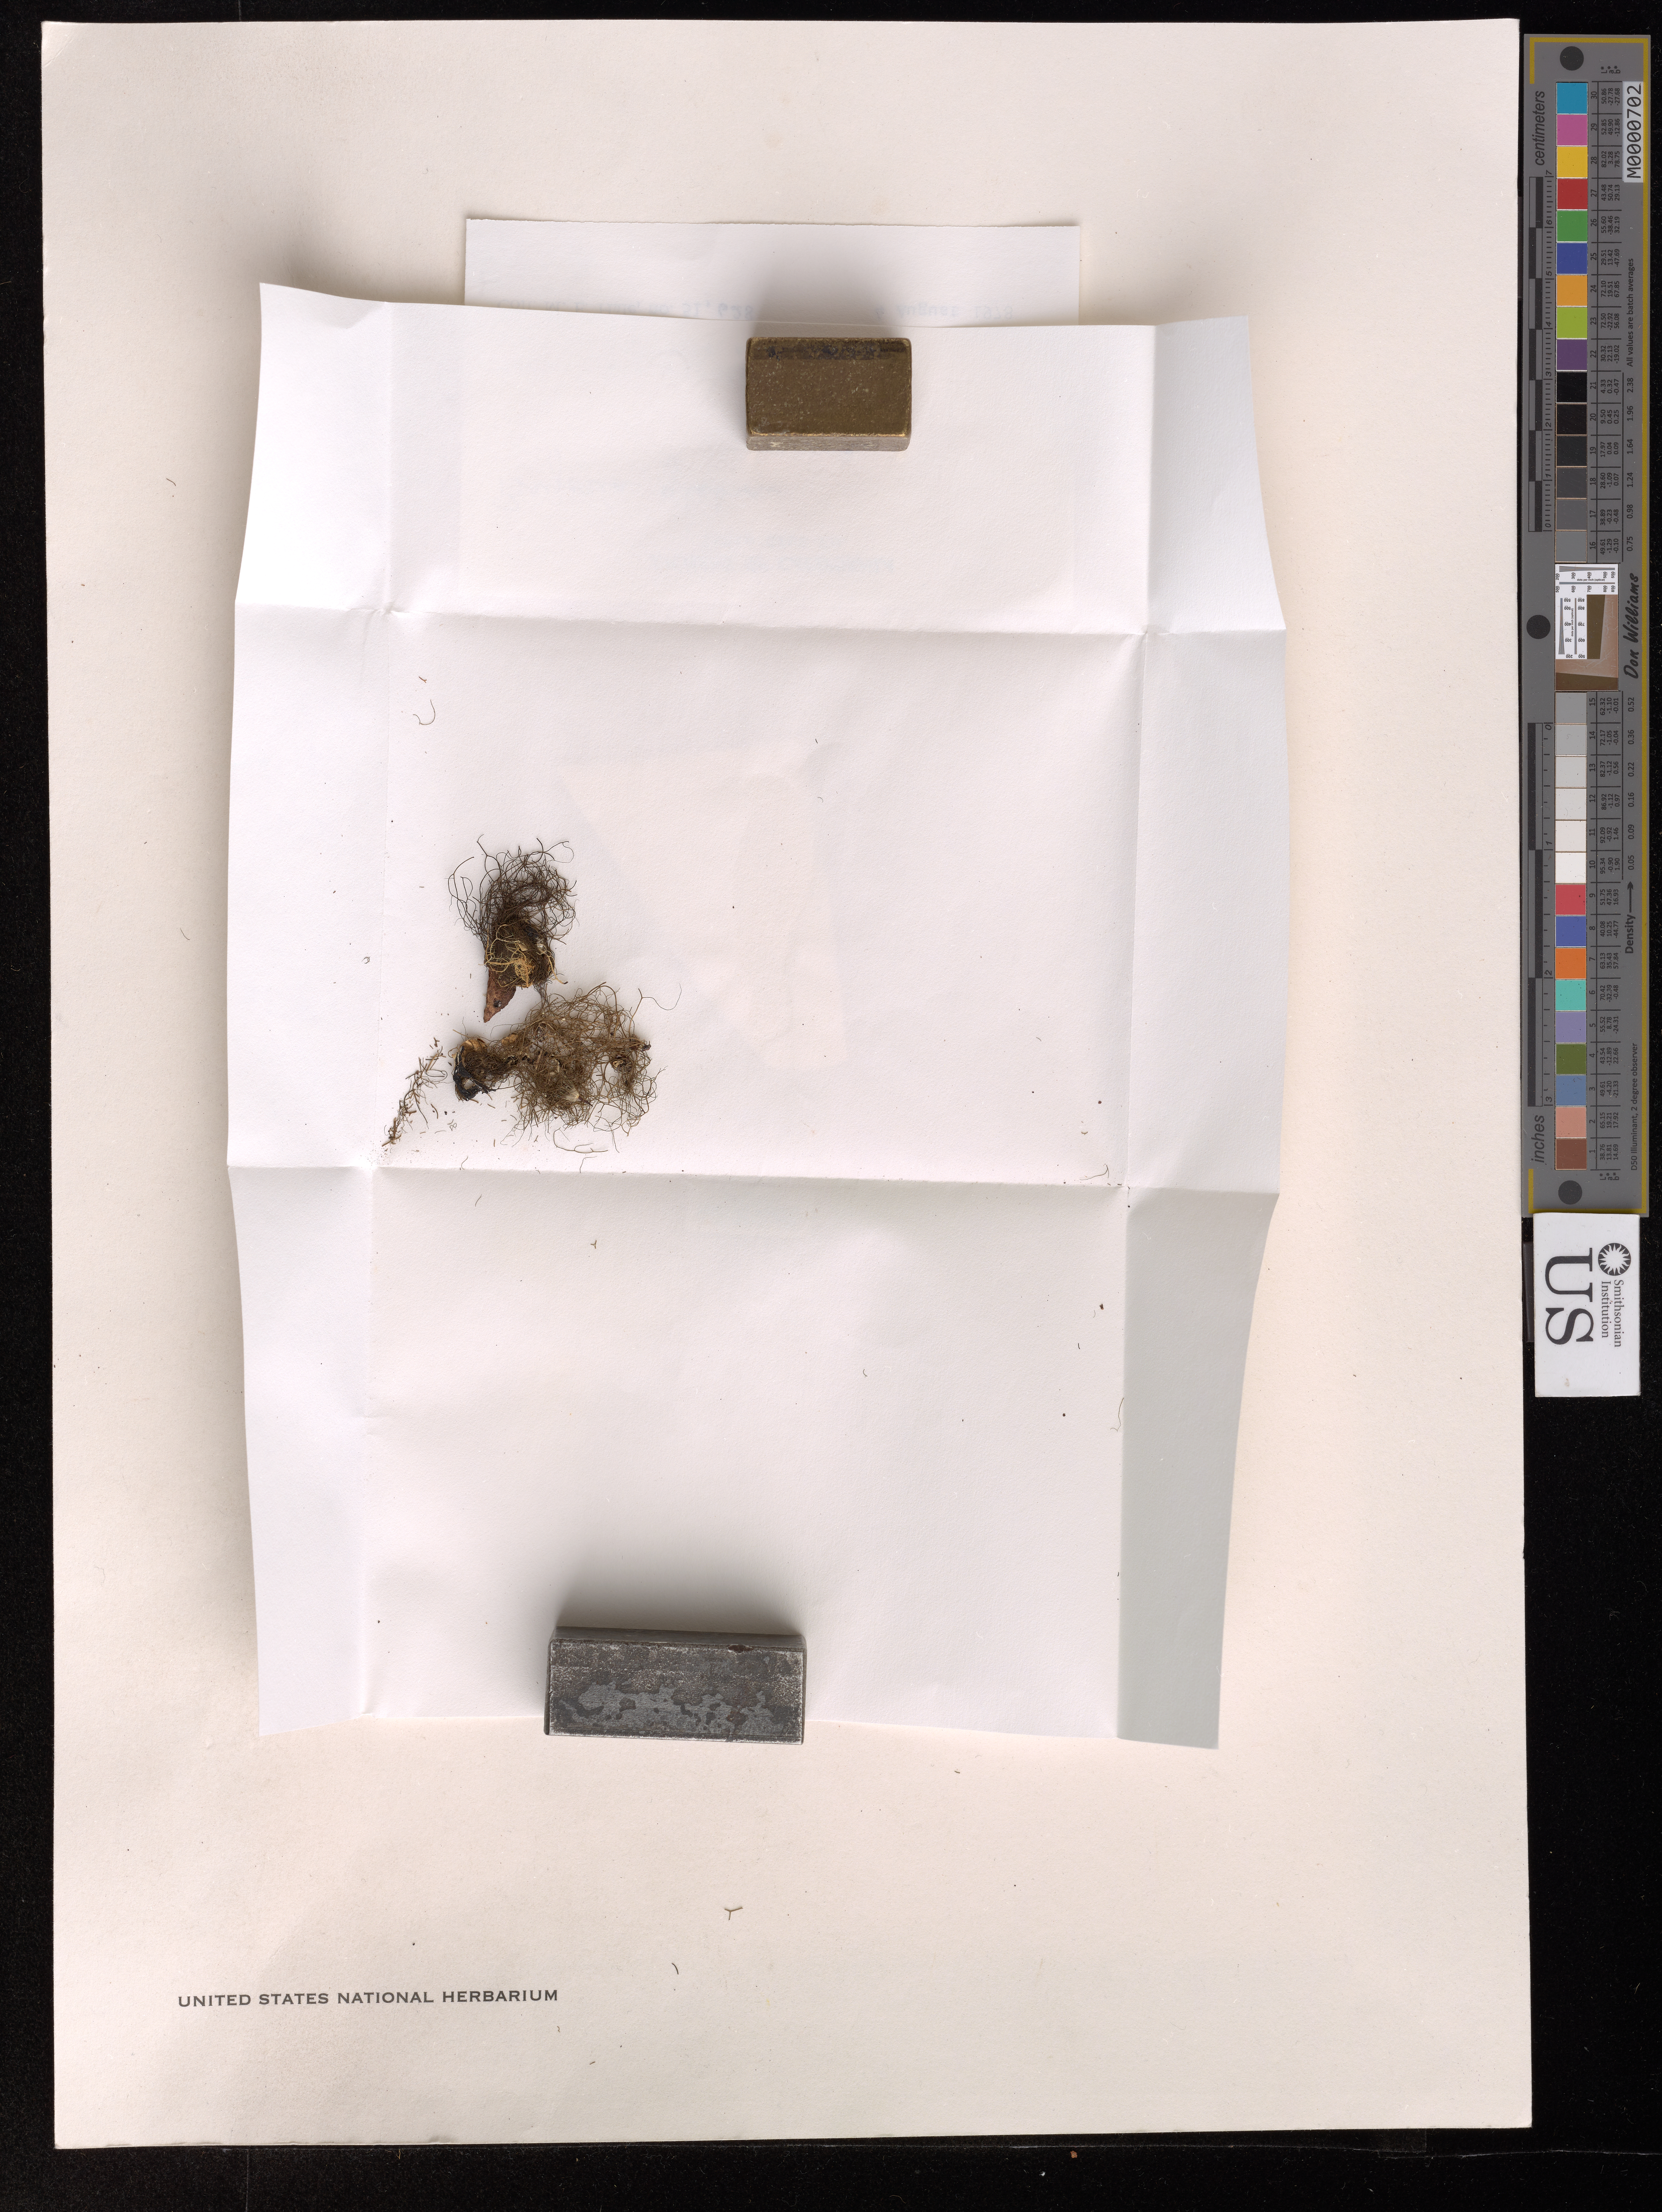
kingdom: Fungi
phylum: Ascomycota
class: Lecanoromycetes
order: Lecanorales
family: Parmeliaceae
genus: Bryoria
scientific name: Bryoria glabra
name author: (Motyka) Brodo & D.Hawksw.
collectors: M. Hale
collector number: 51628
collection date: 1978-08-04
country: United States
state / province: California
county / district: Santa Cruz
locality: Conifer forest near Slippery Rock, Big Basin State Park.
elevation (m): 305